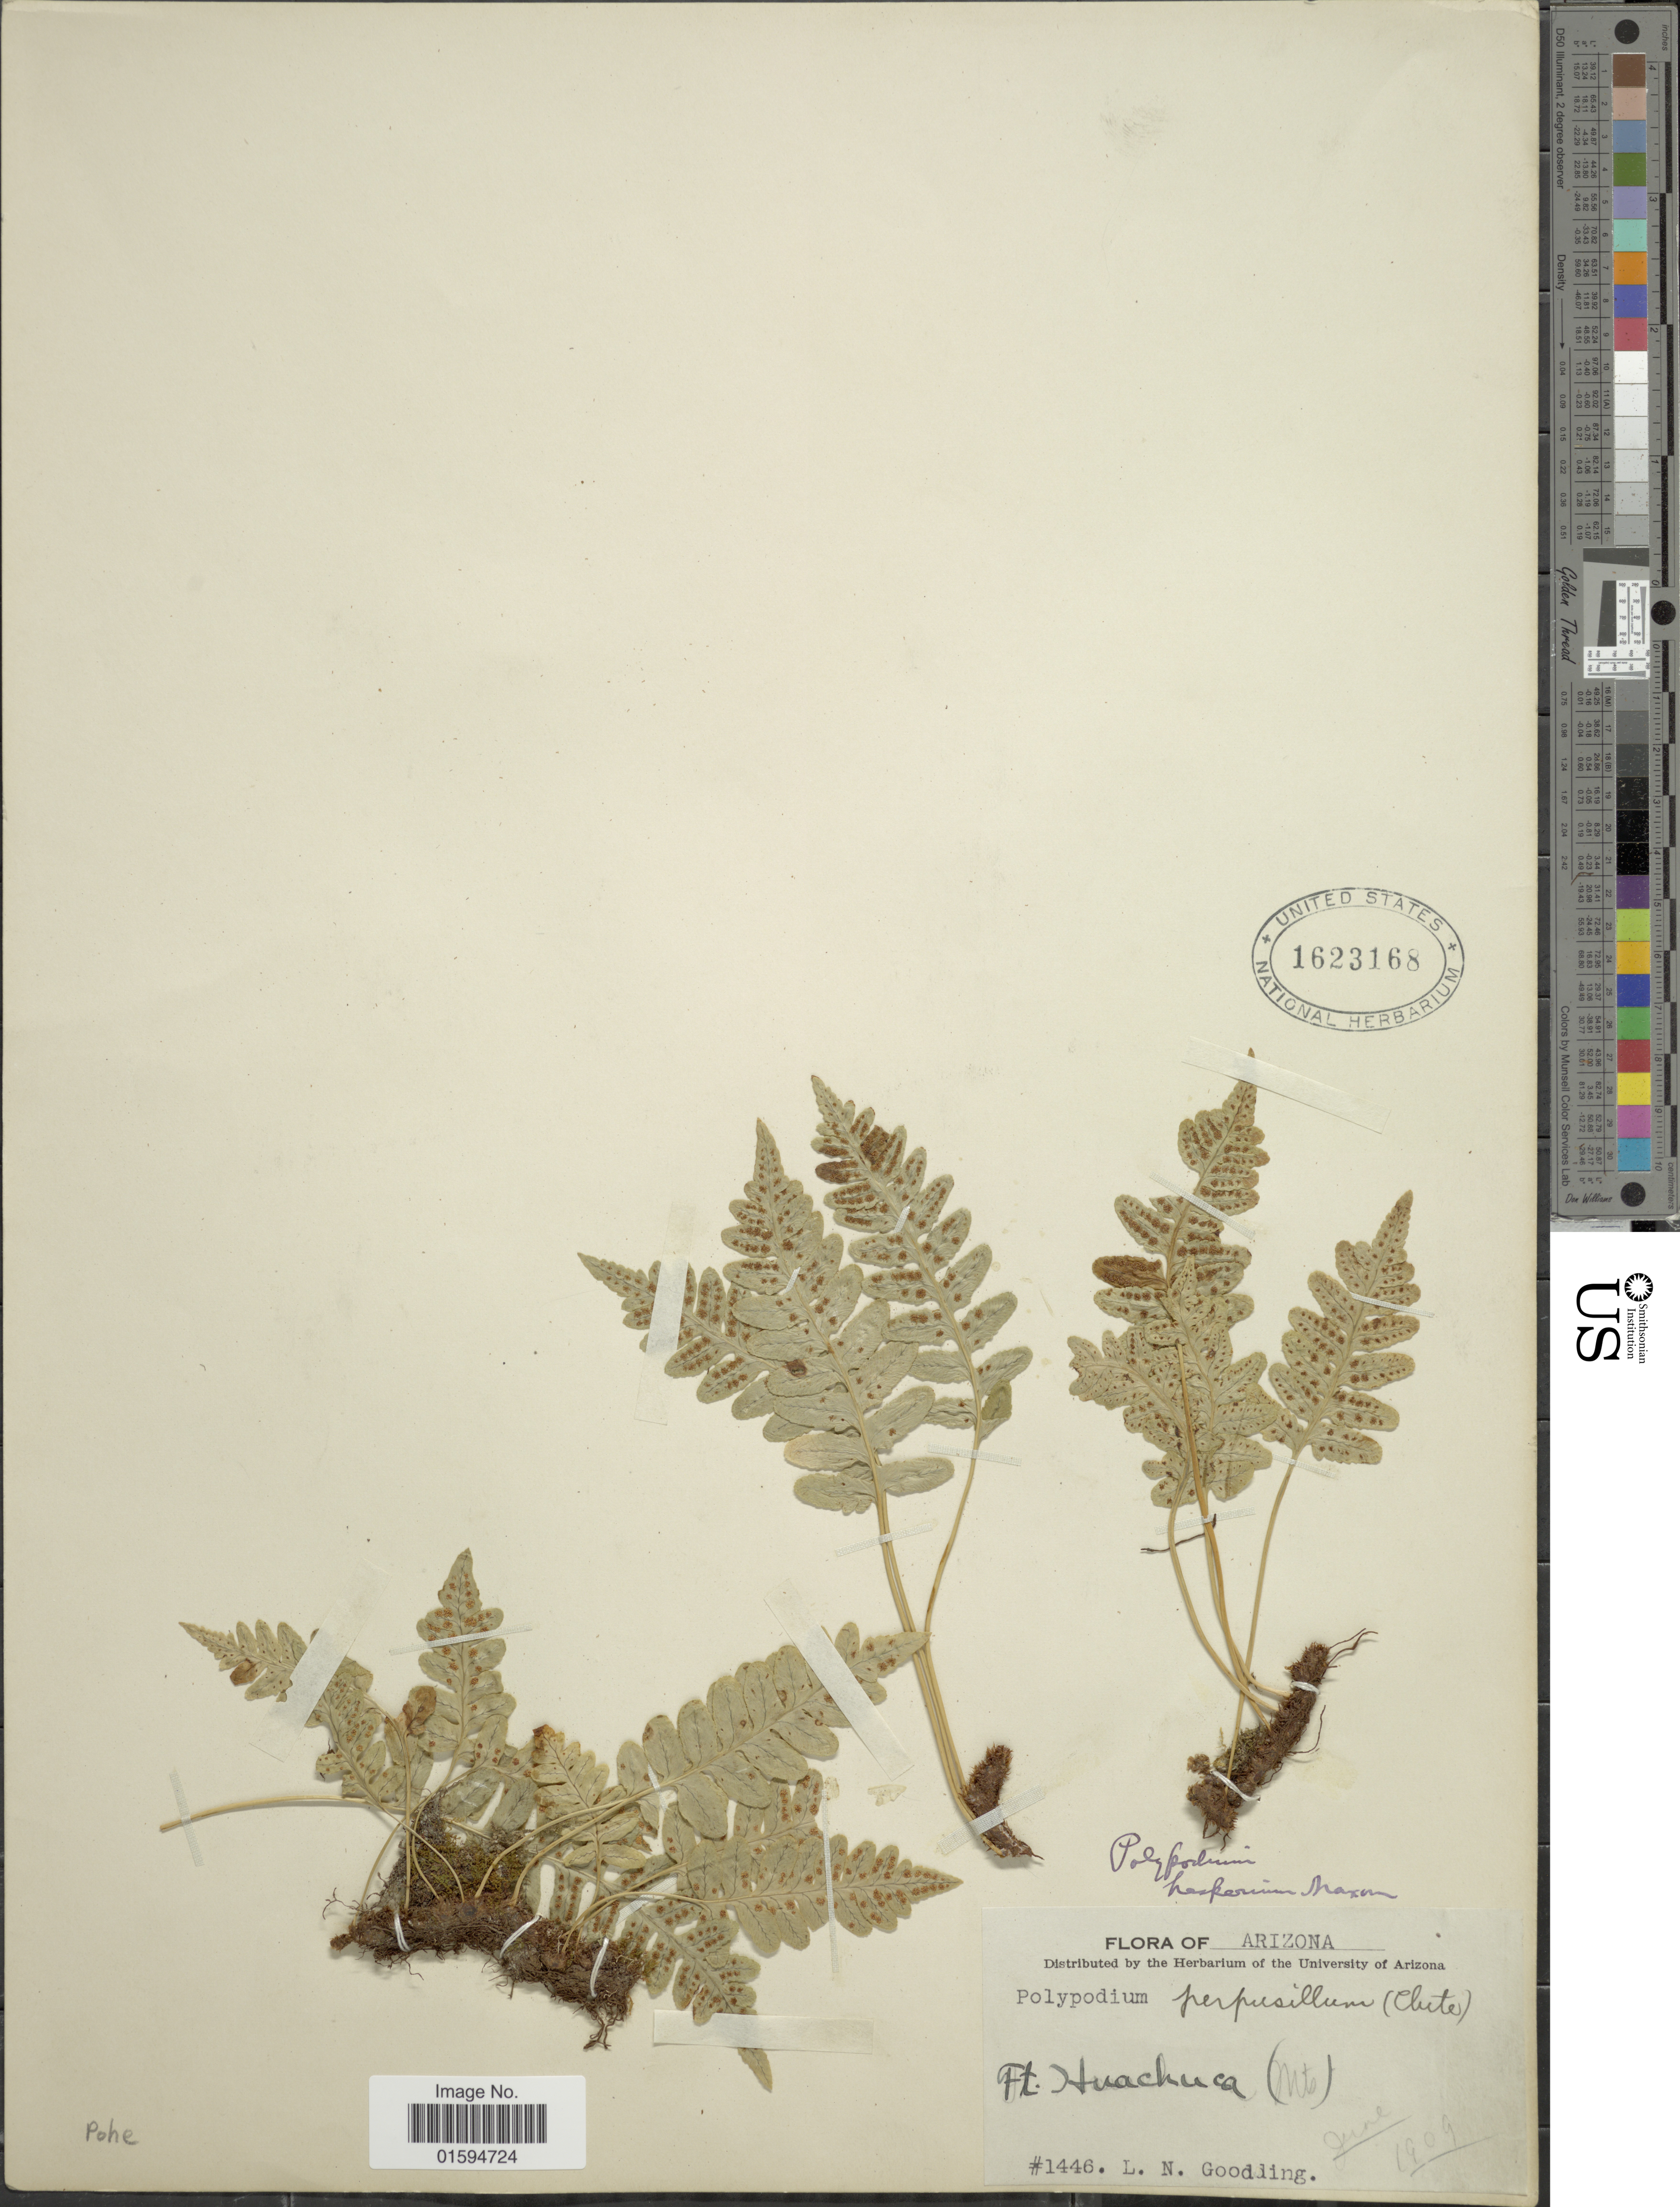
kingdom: Plantae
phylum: Tracheophyta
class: Polypodiopsida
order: Polypodiales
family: Polypodiaceae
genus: Polypodium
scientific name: Polypodium hesperium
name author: Maxon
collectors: L. N. Goodding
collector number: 1446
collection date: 1909-06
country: United States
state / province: Arizona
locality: Ft. Huachuca(Mts)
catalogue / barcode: US 1623168